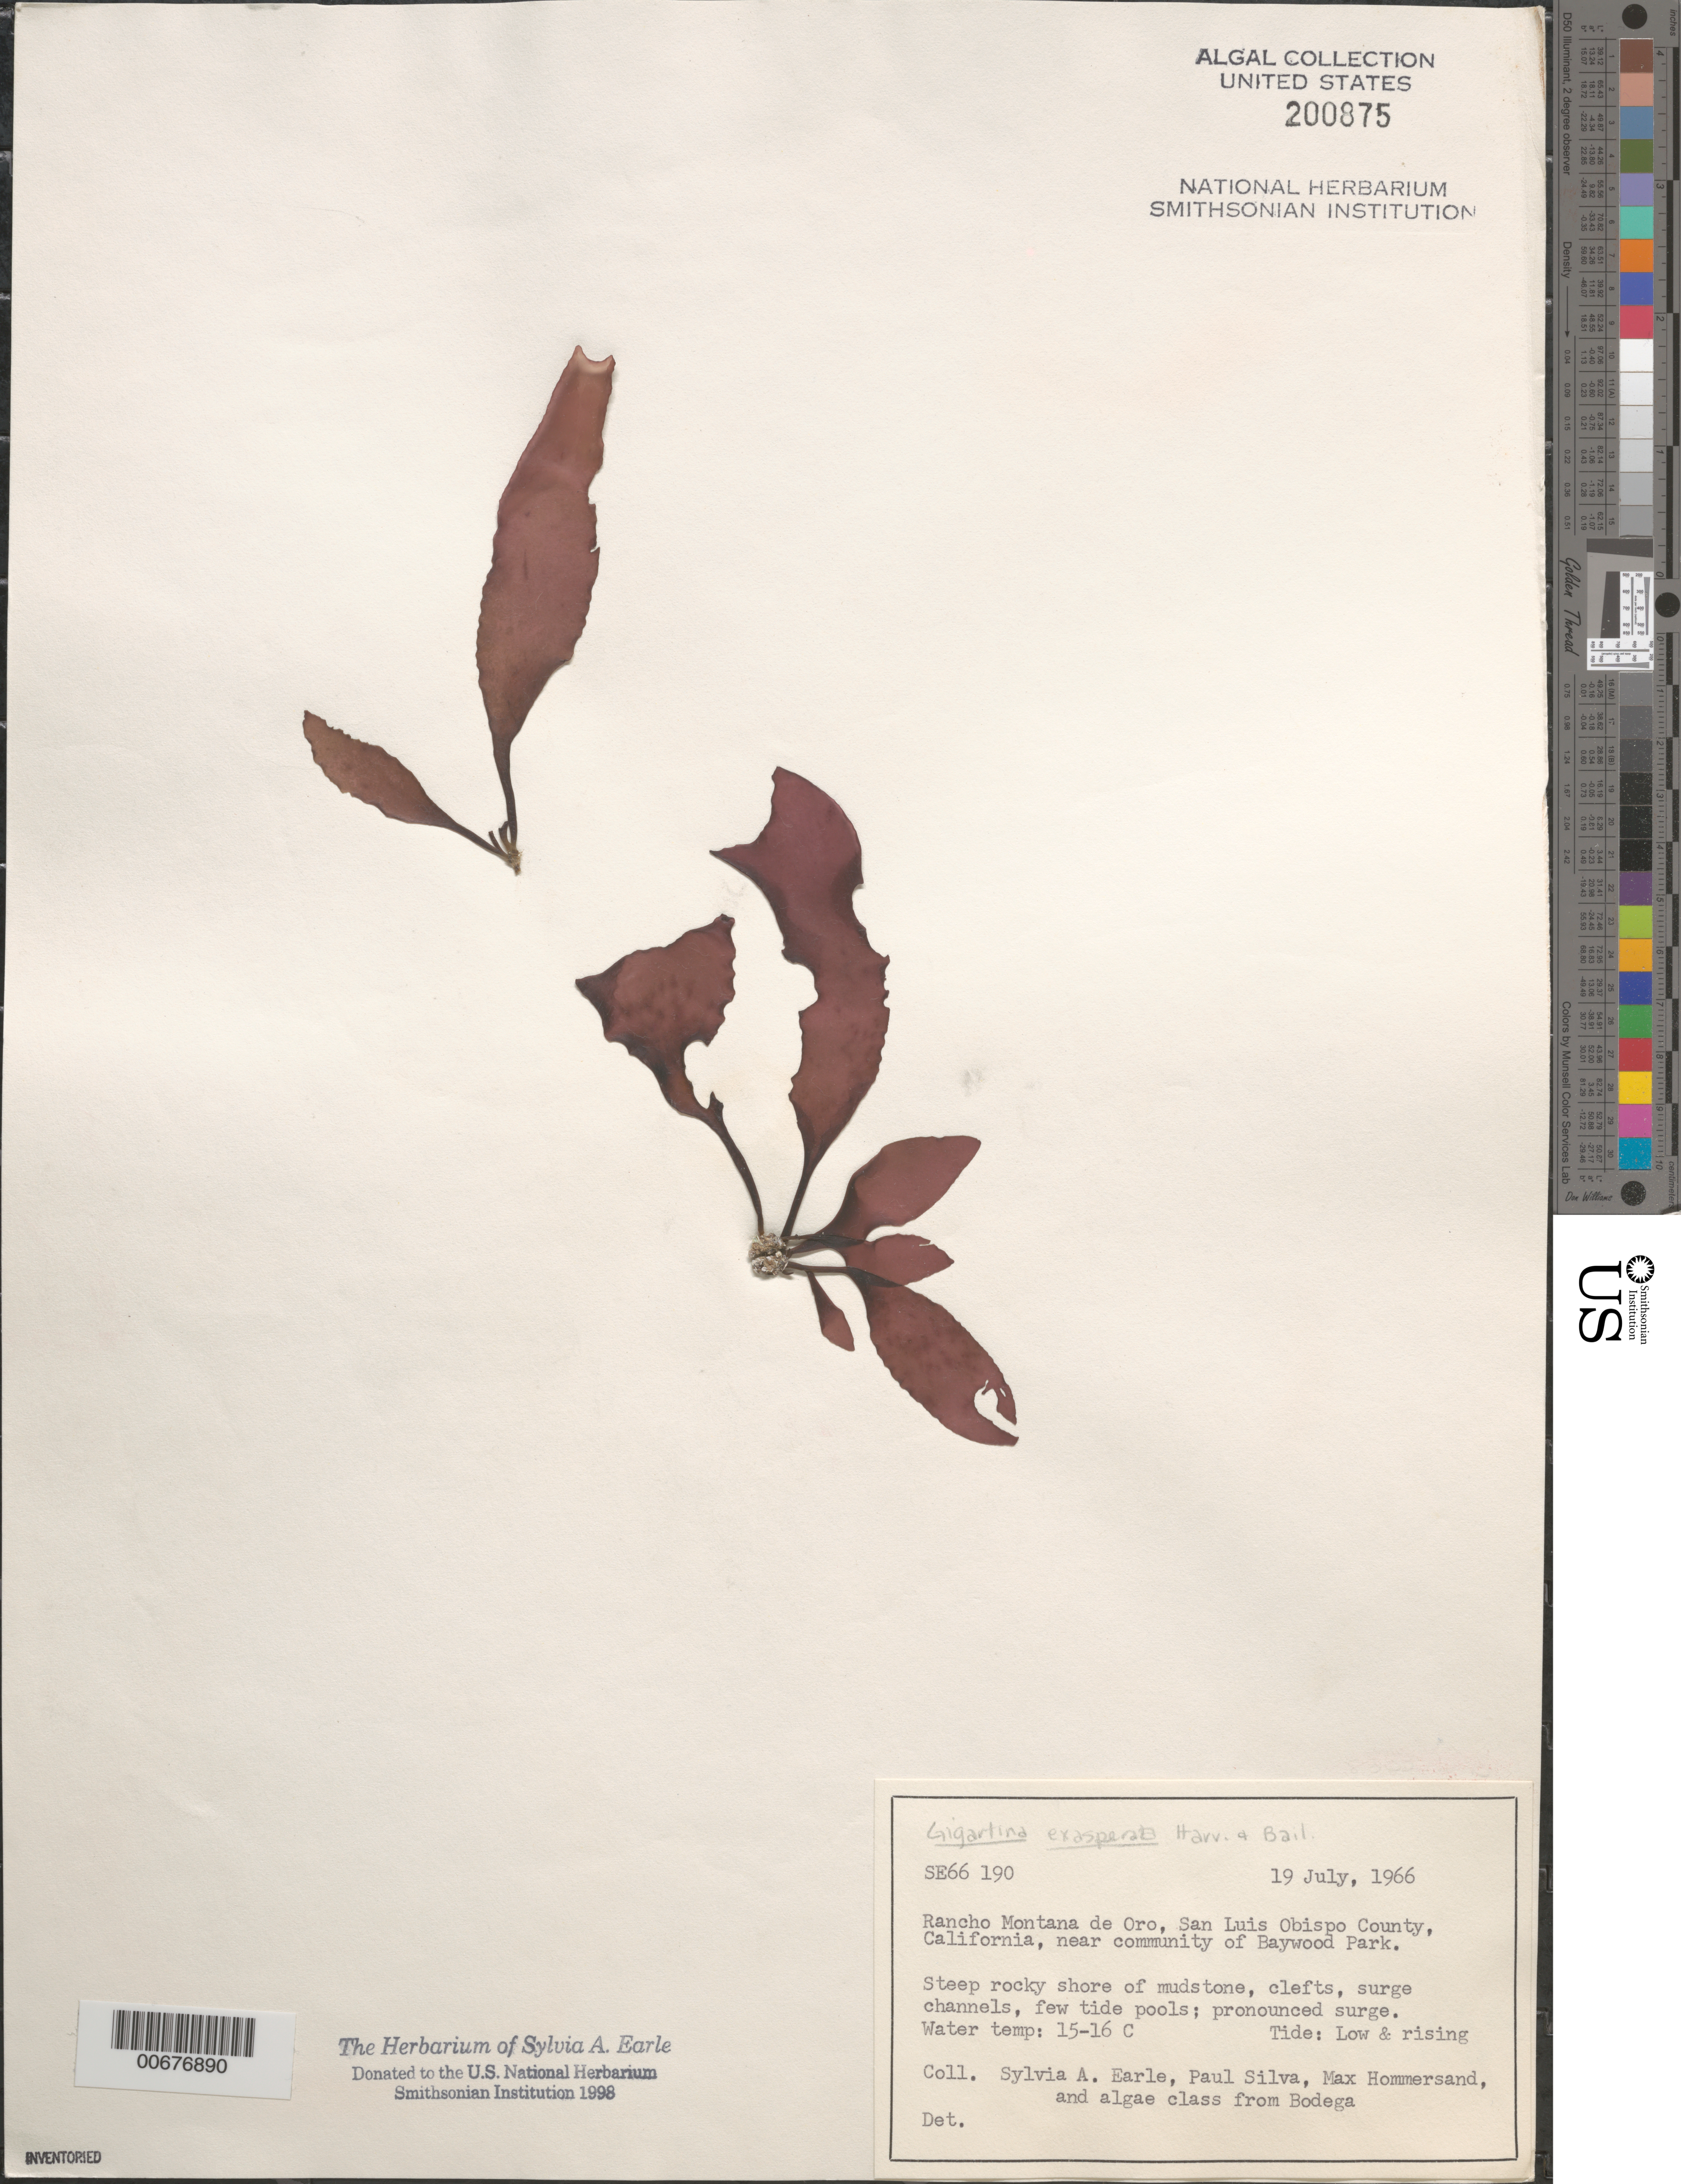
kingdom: Plantae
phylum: Rhodophyta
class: Florideophyceae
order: Gigartinales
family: Gigartinaceae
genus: Chondracanthus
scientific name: Chondracanthus exasperatus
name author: (Harv. & J. Bailey) J.R. Hughey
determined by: Algae name updating Project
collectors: S. A. Earle, P. C. Silva, M. H. Hommersand & Bodega Algae Class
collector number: SE 66190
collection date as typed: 19 Jul 1966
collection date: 1966-07-19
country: United States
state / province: California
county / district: San Luis Obispo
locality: Rancho Montana de Oro, near Baywood Park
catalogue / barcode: US 200875